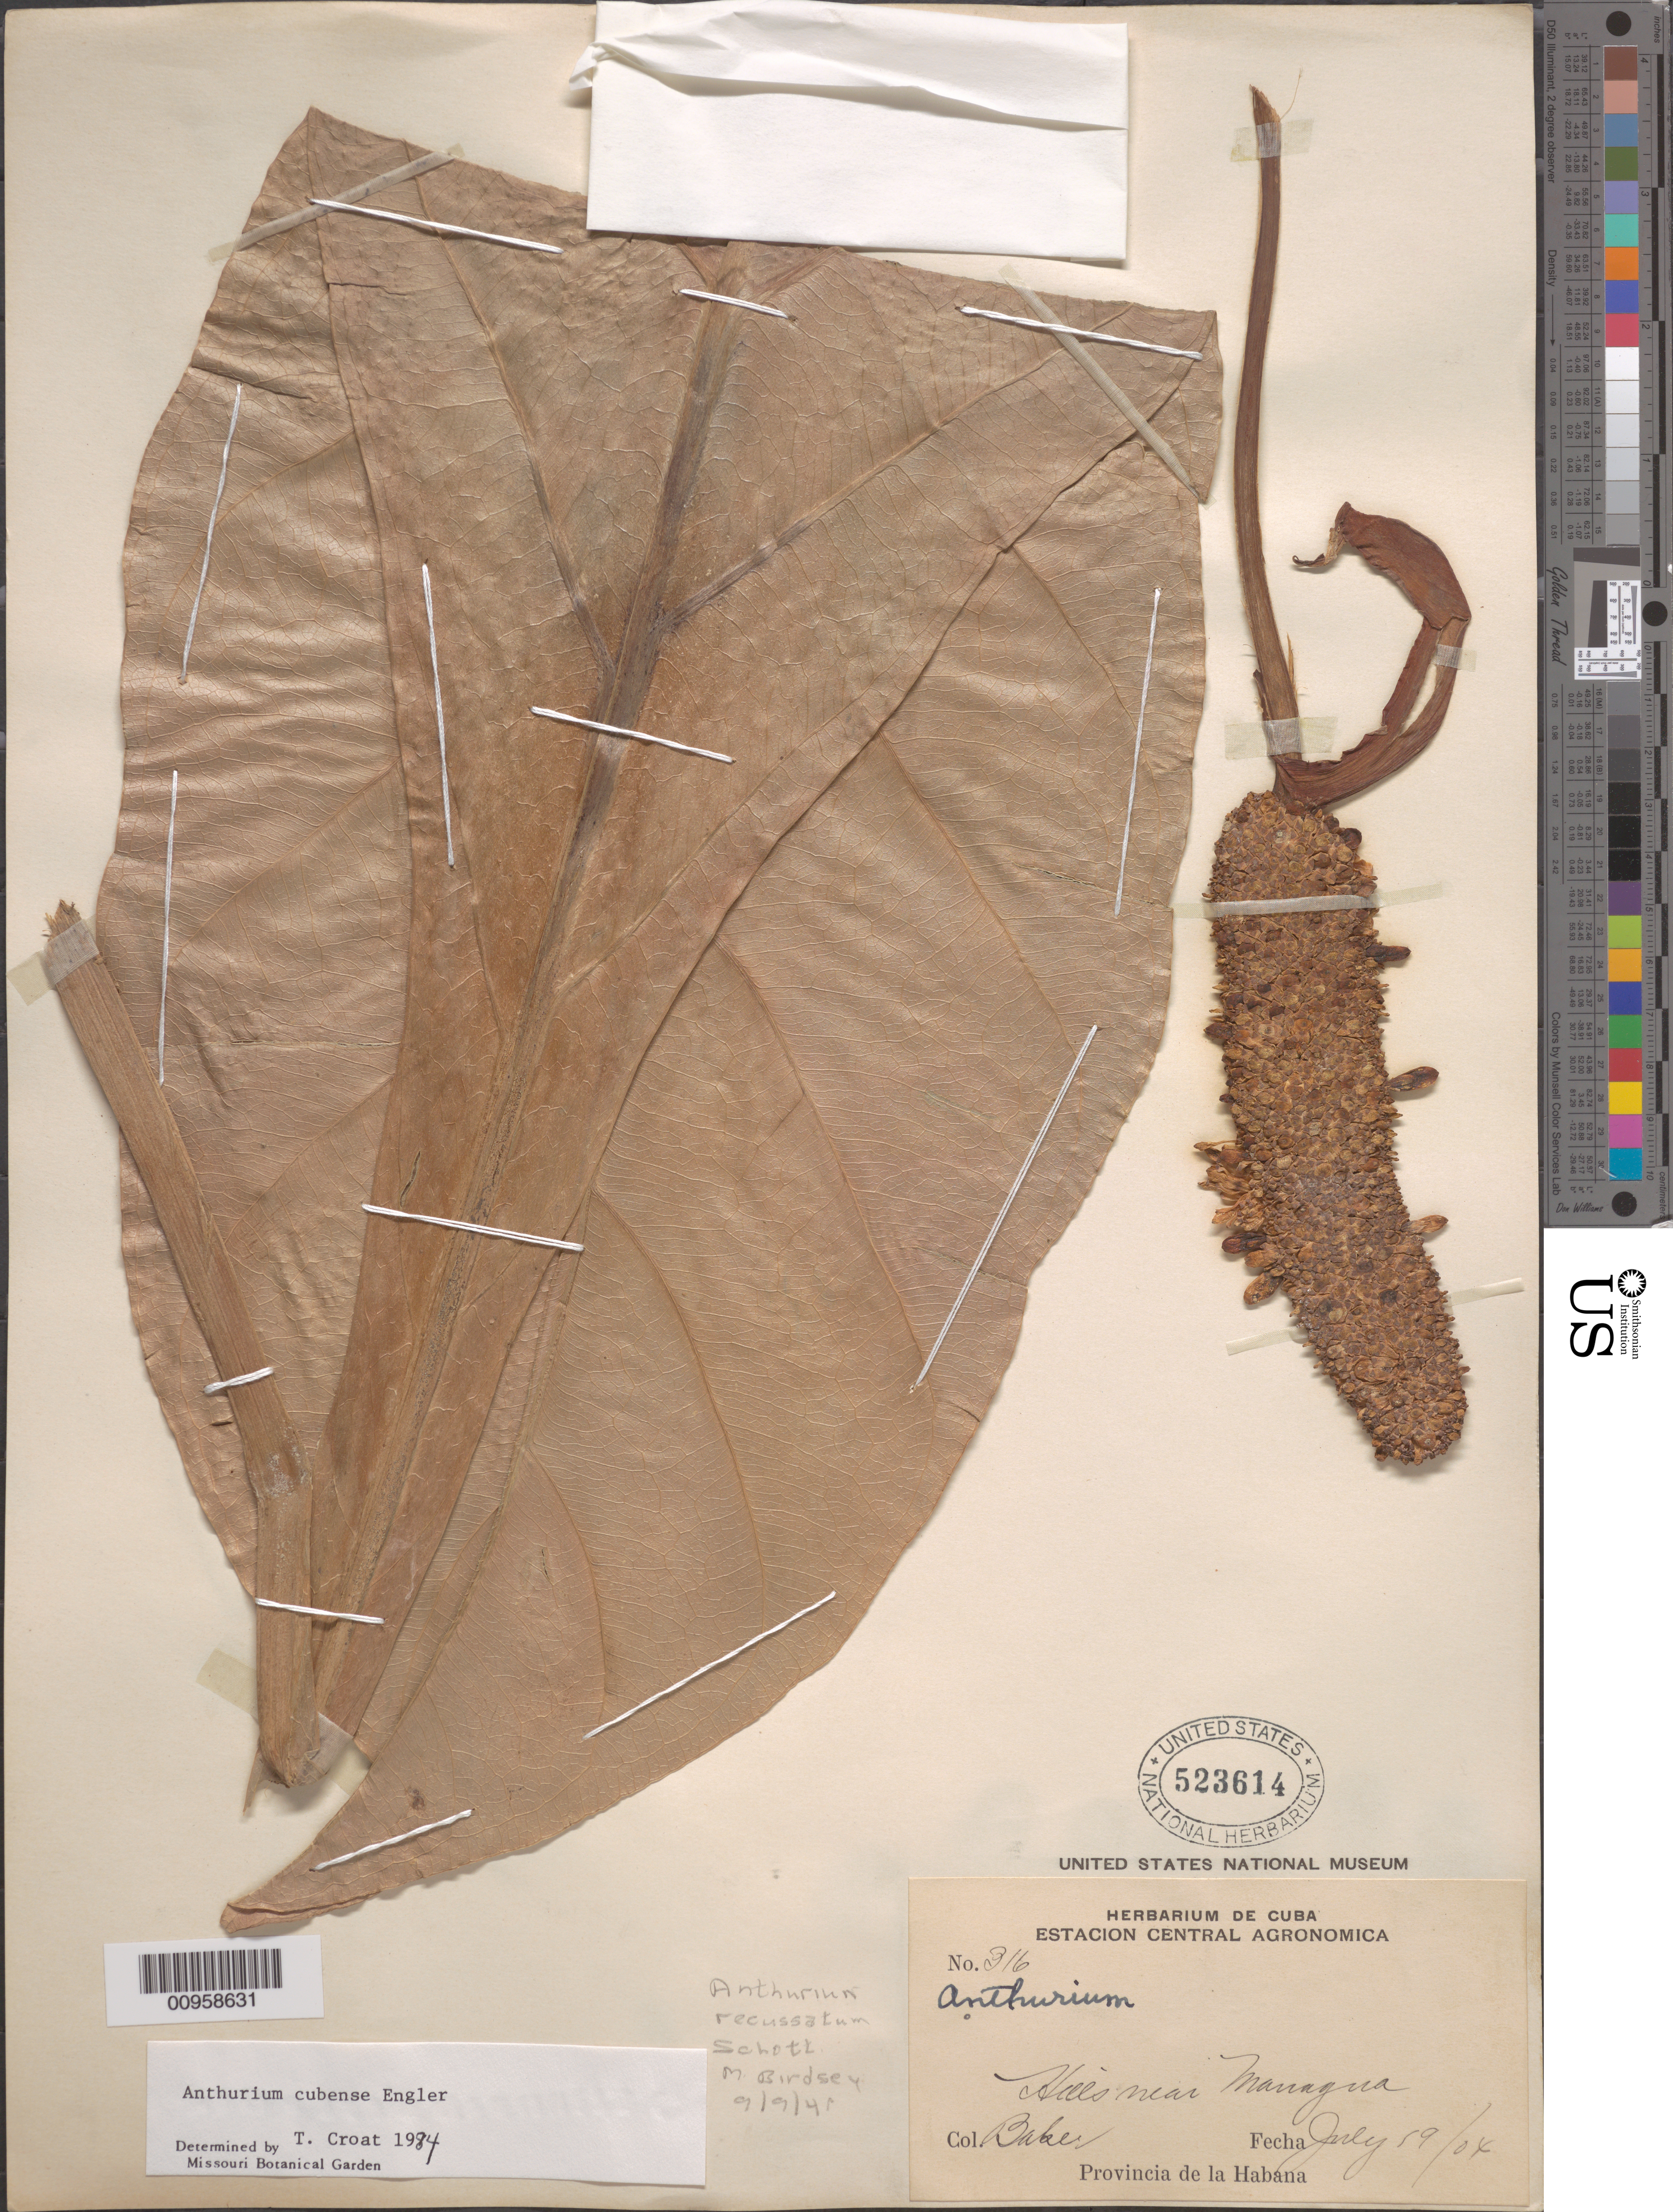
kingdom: Plantae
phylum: Tracheophyta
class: Liliopsida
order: Alismatales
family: Araceae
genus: Anthurium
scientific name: Anthurium cubense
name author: Engl.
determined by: Croat, Thomas B., Missouri Botanical Garden (MO)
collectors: C. F. Baker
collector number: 316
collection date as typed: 19 Jul 1904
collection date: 1904-07-19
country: Cuba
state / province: La Habana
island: Cuba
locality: Near Managua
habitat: Hills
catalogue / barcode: US 523614